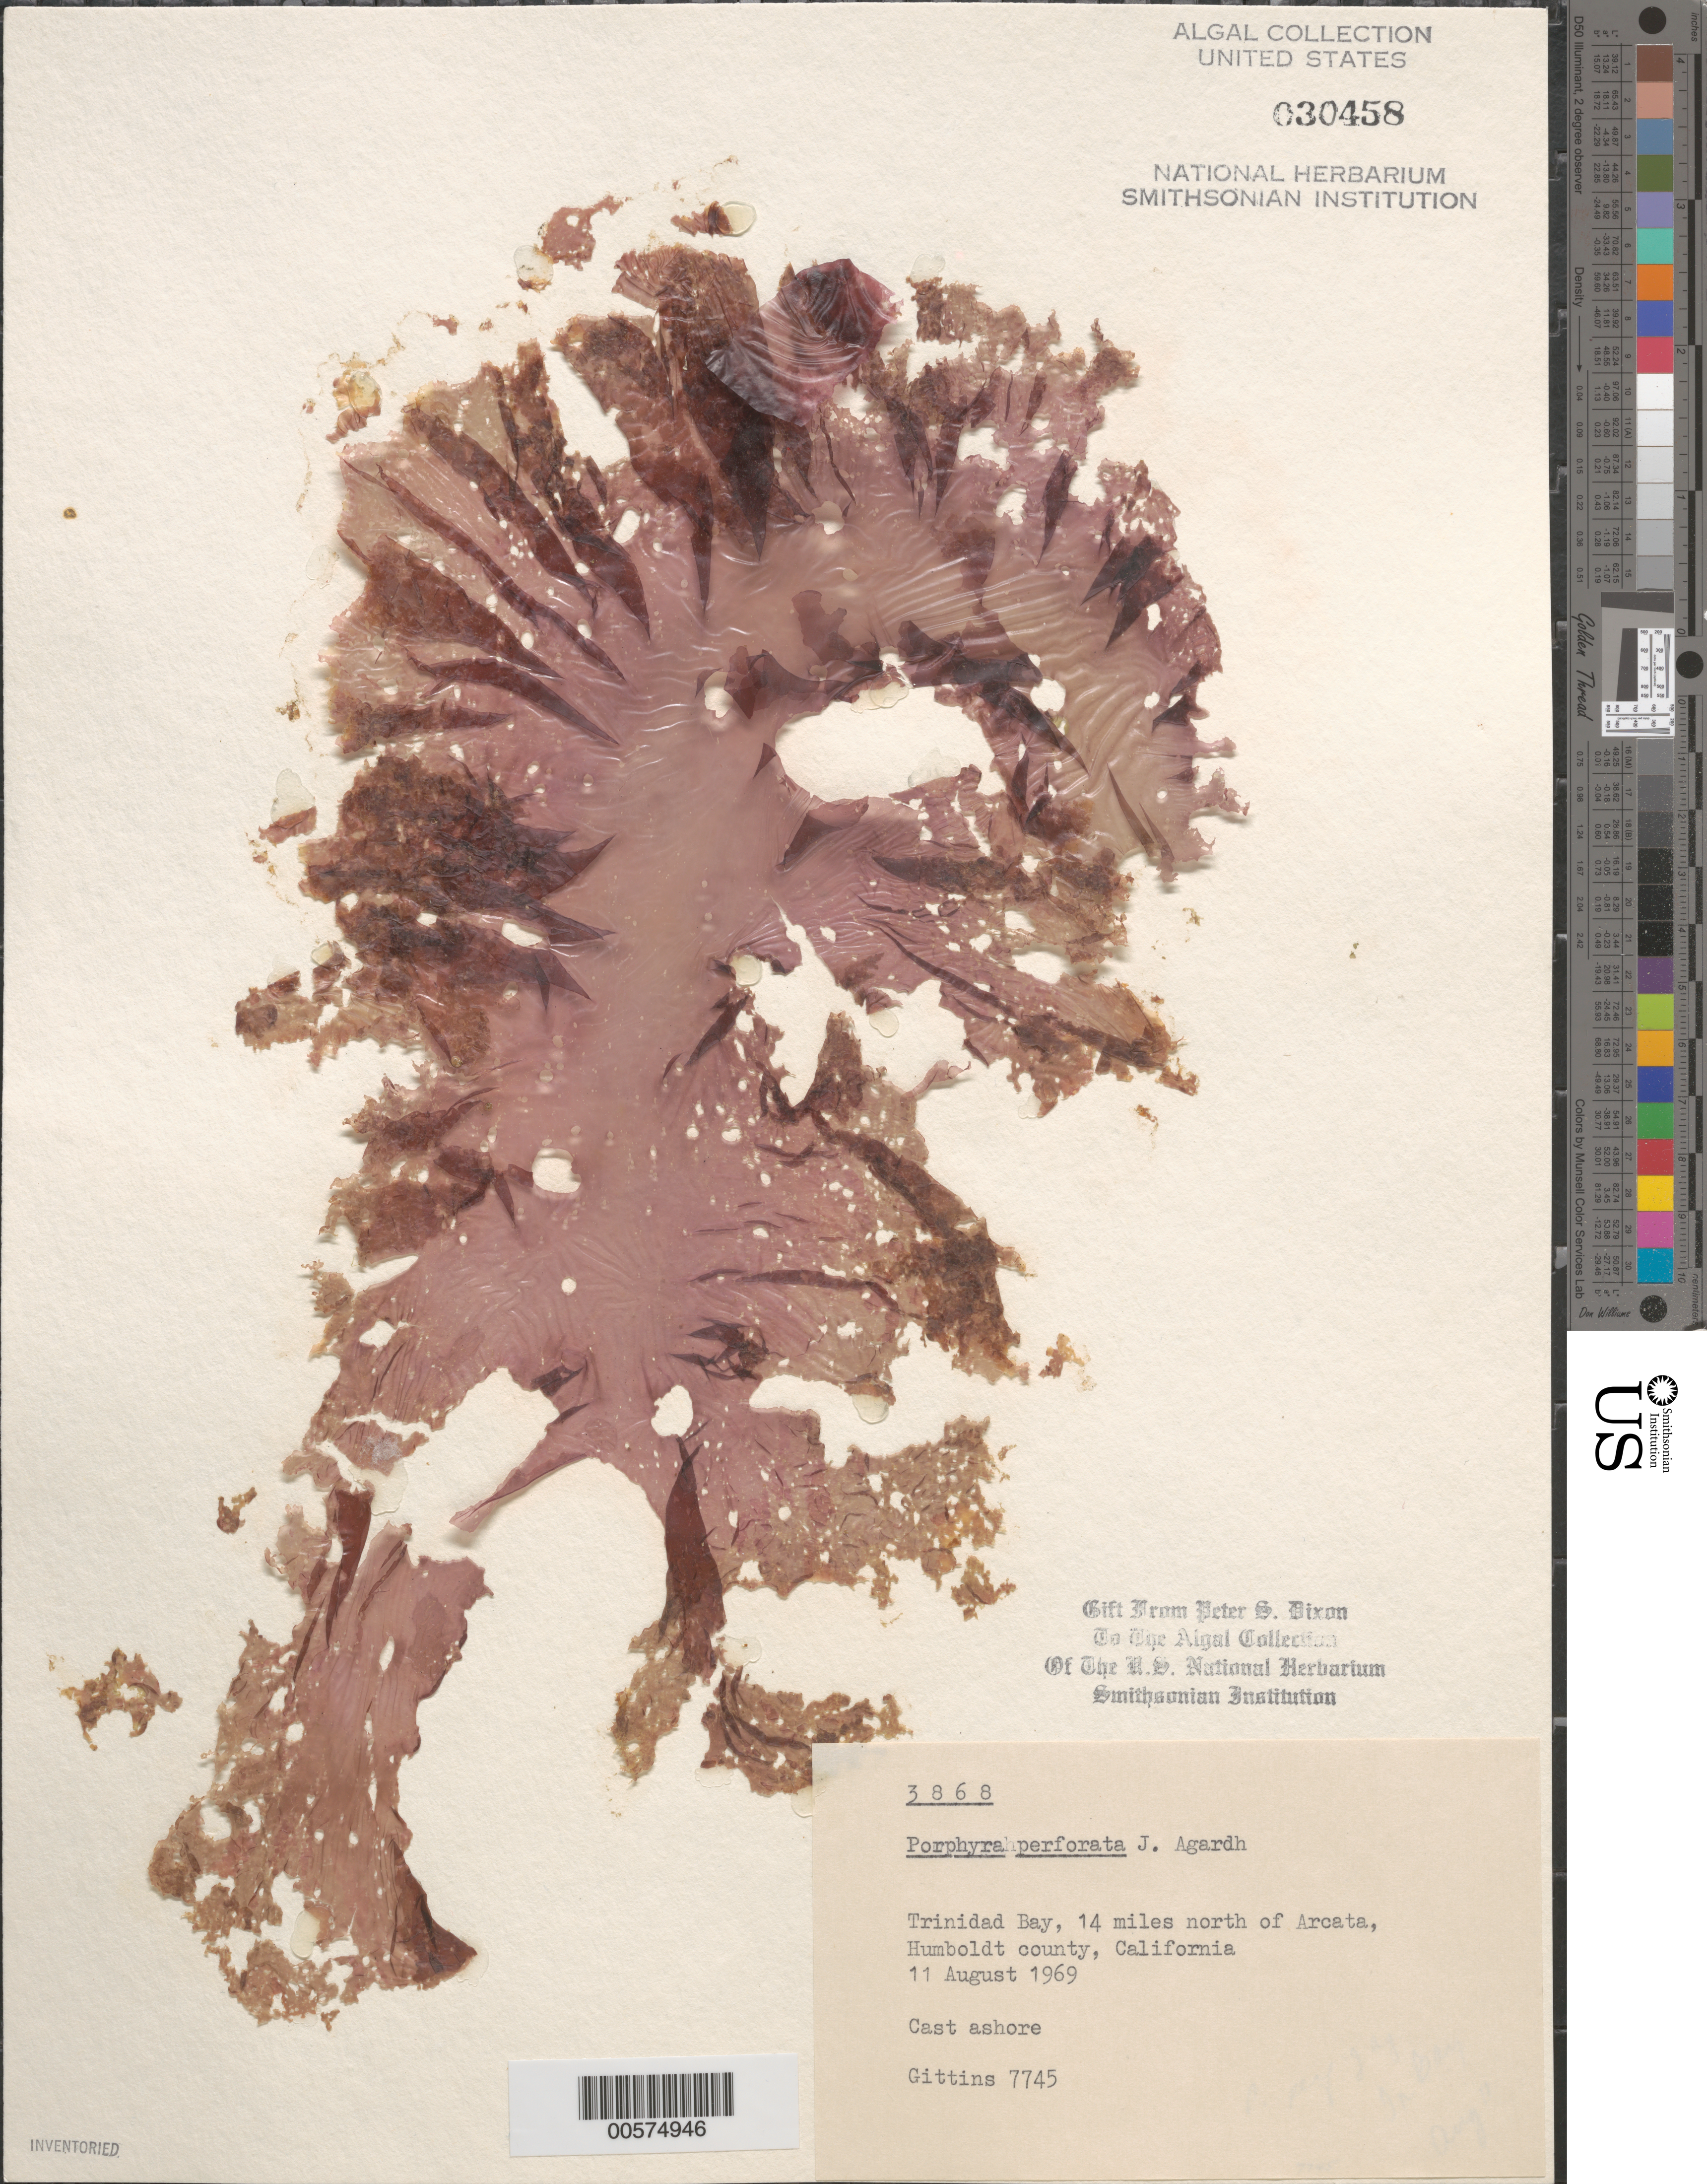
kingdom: Plantae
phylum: Rhodophyta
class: Bangiophyceae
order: Bangiales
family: Bangiaceae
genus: Pyropia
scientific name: Pyropia perforata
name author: (J. Agardh) S.C. Lindstrom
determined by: Algae name updating Project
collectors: B. Gittins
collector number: BTG 7745 & PSD 3868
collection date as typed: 11 Aug 1969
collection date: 1969-08-11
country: United States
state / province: California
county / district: Humboldt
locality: Trinidad Head, 14 miles north of Arcata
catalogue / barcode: US 30458